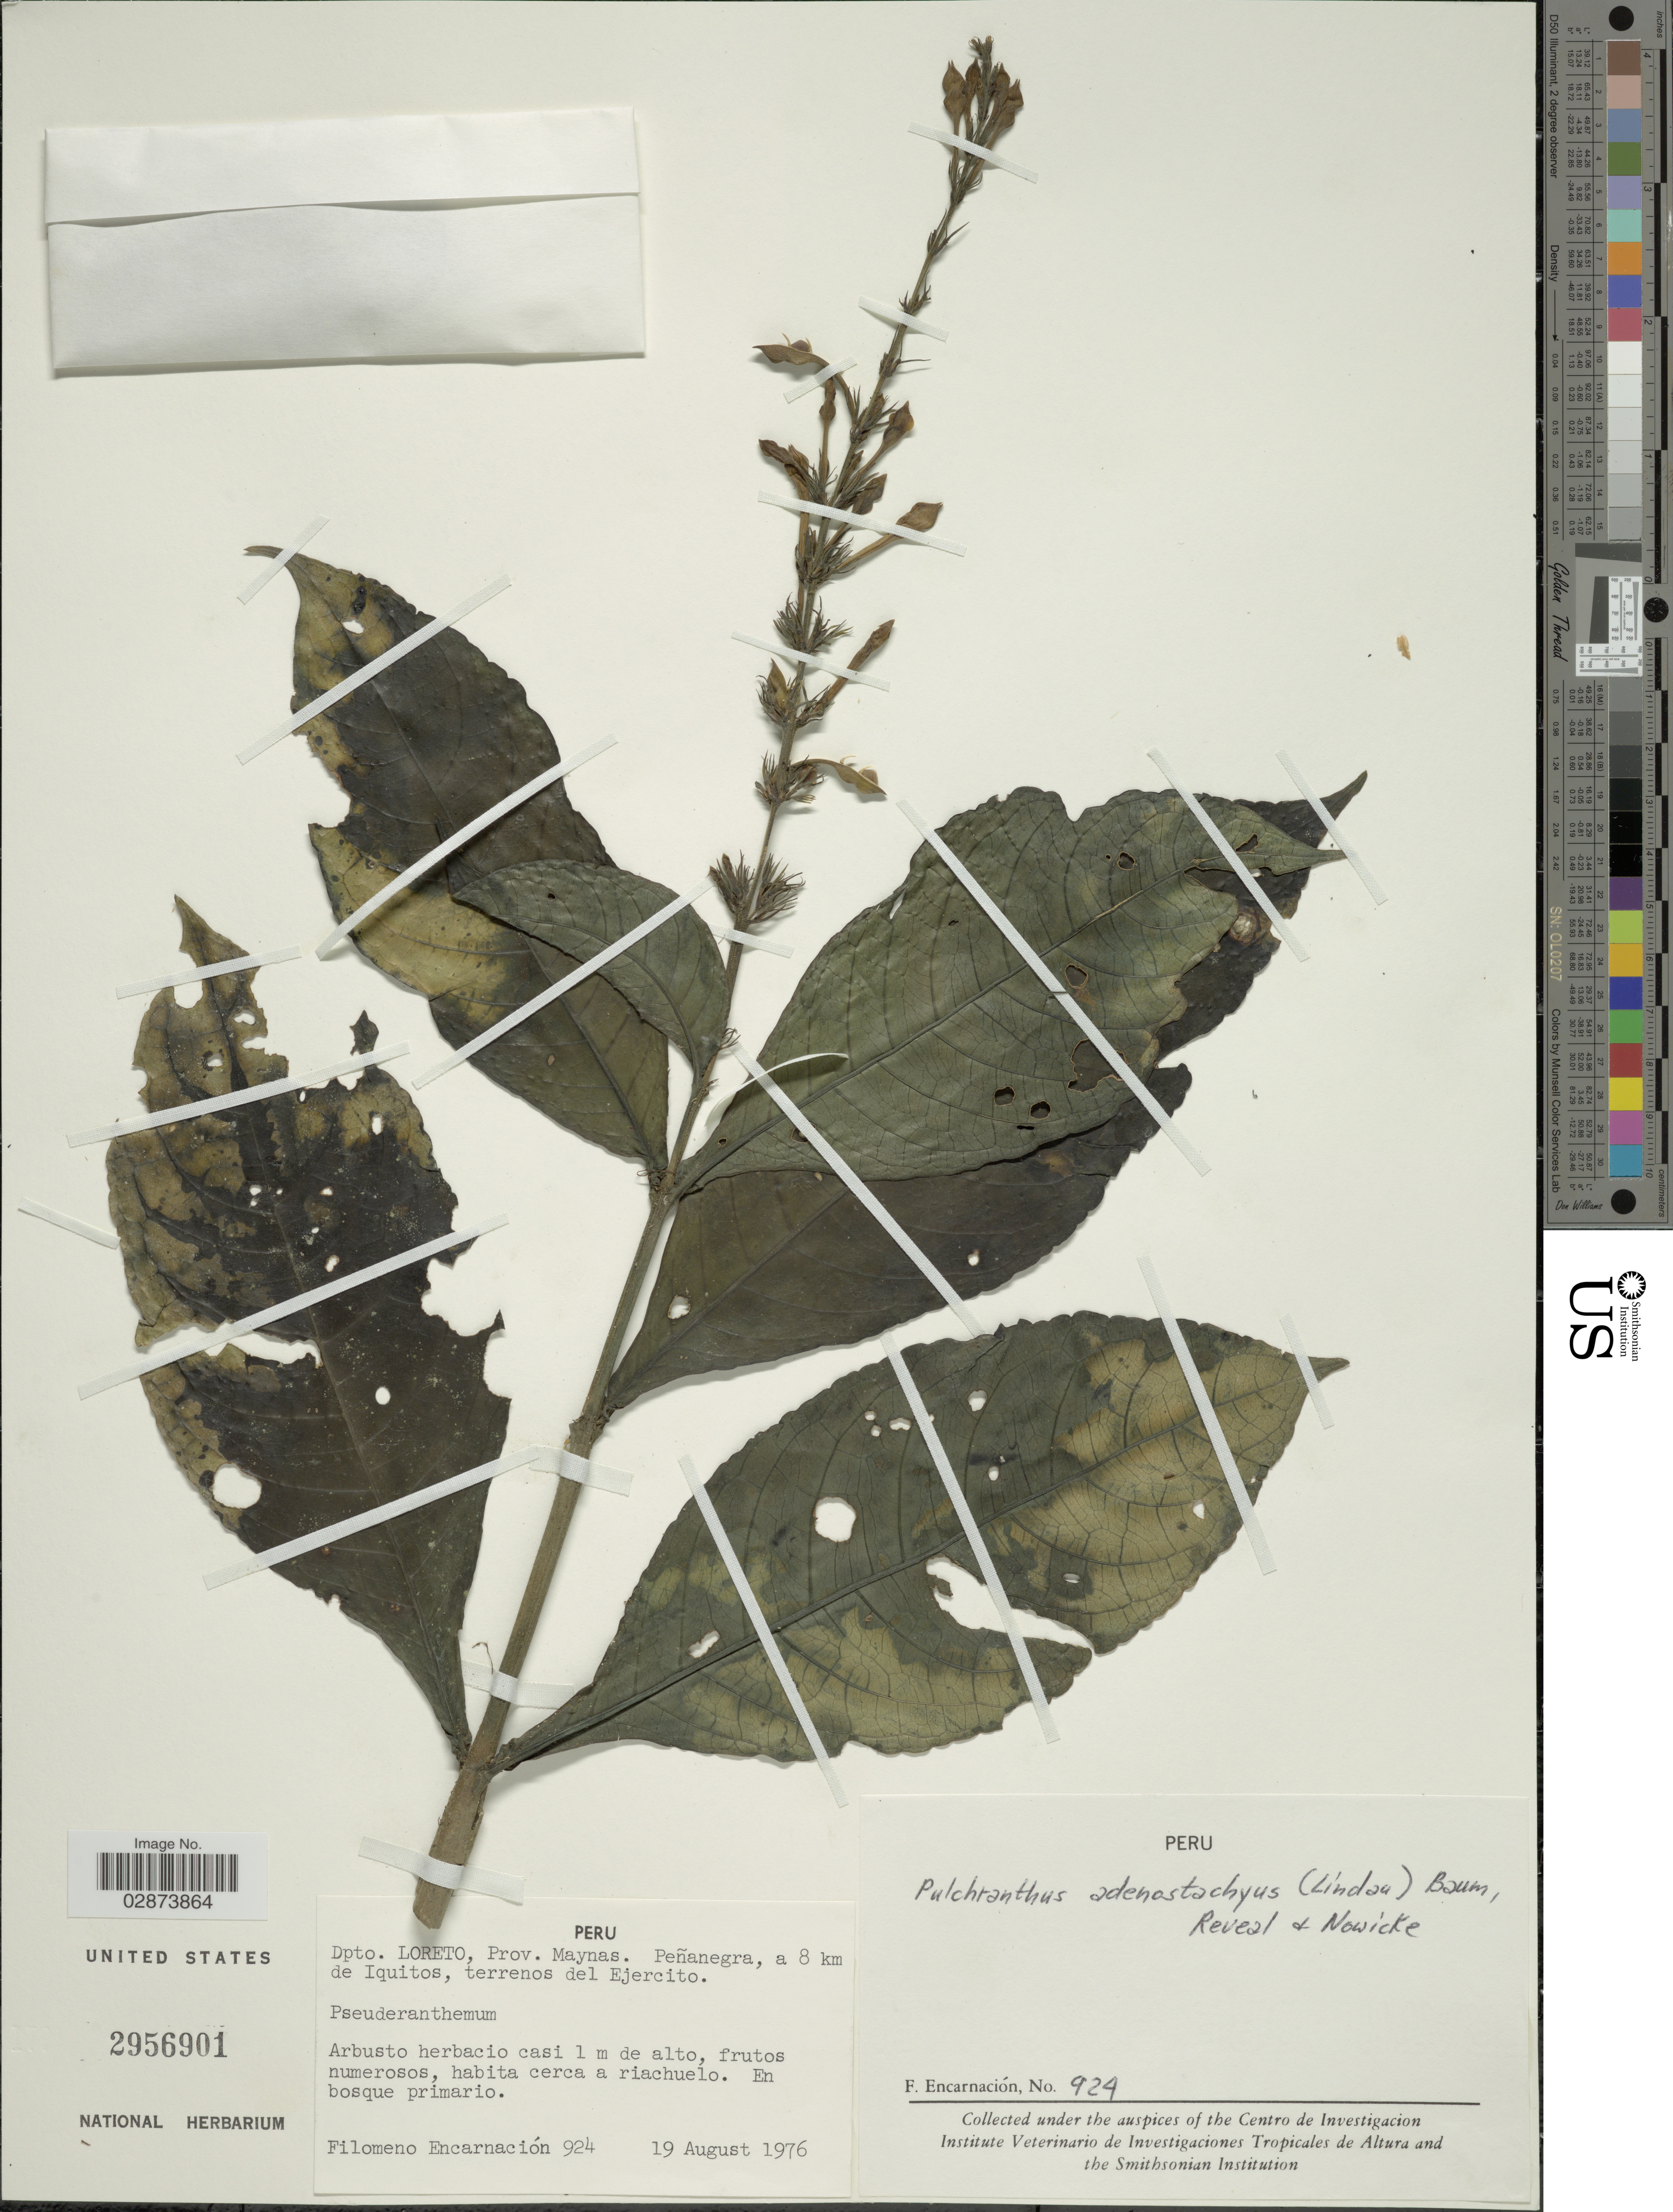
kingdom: Plantae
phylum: Tracheophyta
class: Magnoliopsida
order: Lamiales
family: Acanthaceae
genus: Pulchranthus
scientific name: Pulchranthus adenostachyus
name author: (Lindau) V.M. Baum et al.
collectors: F. Encarnación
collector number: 924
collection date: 1976-08-19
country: Peru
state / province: Loreto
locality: Dpto. Loreto, Prov. Maynas. Peñanegra, a 8 km de Iquitos, terrenos del Ejercito.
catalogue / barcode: US 2956901